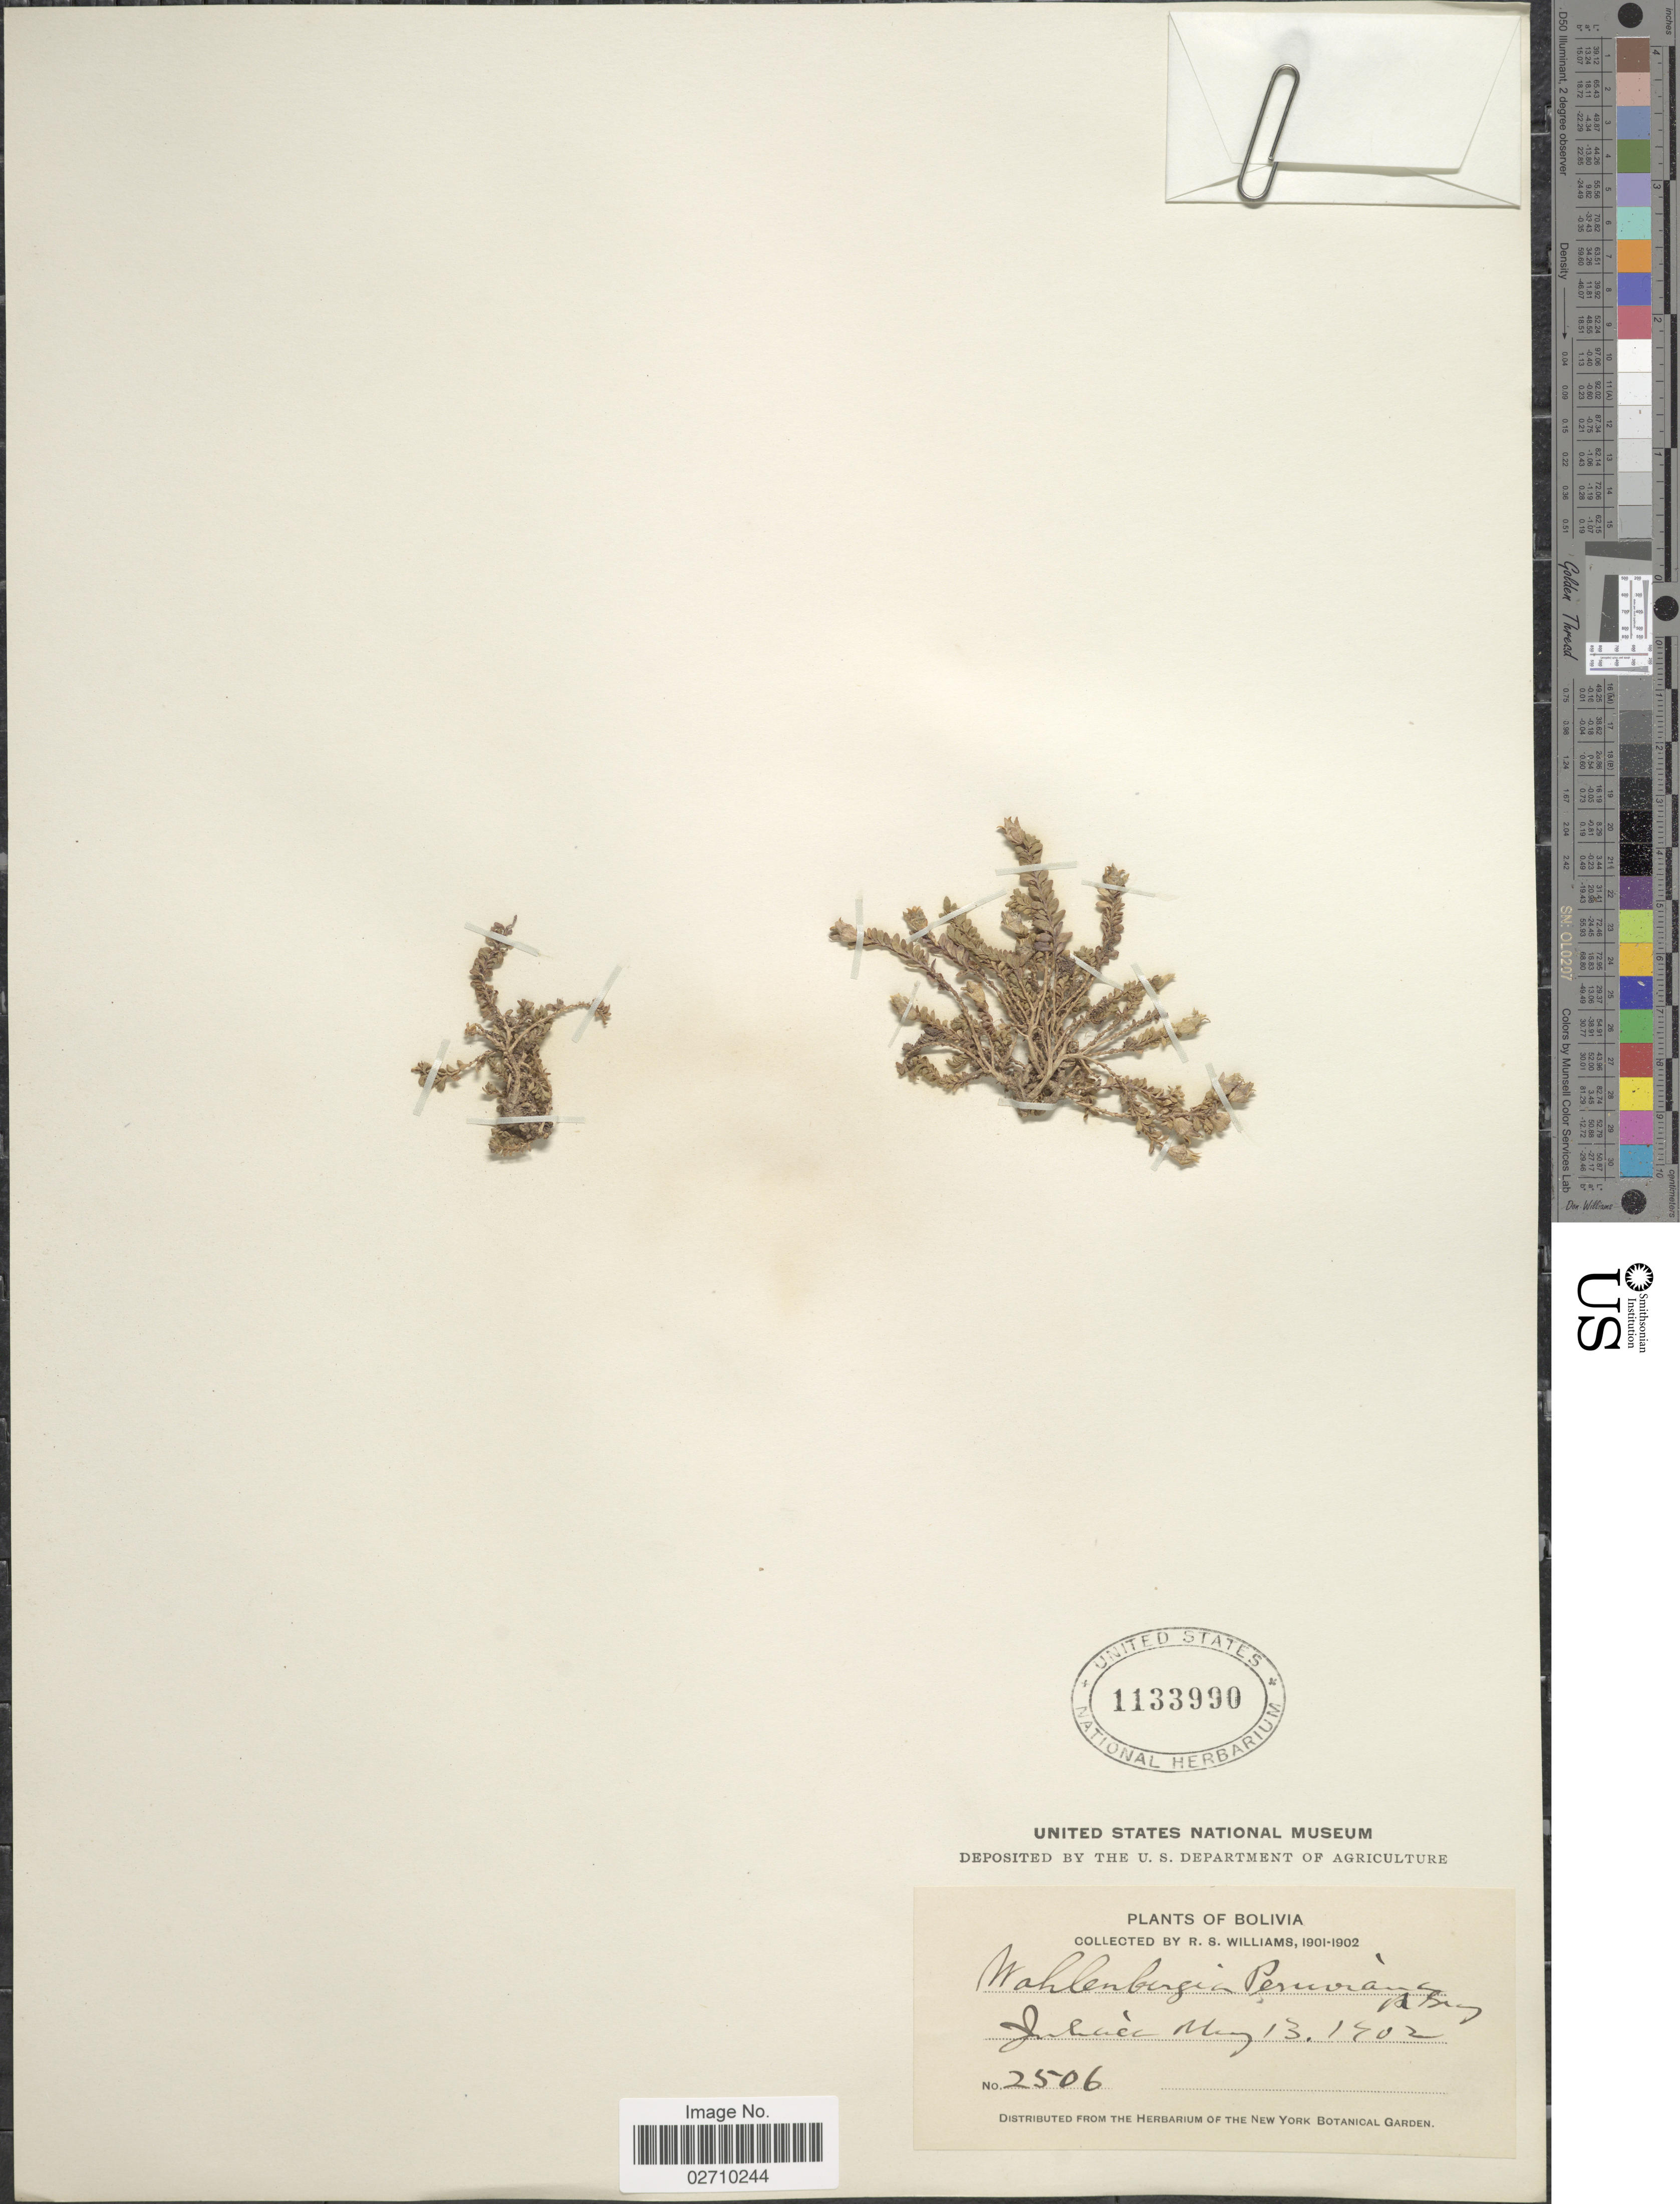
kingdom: Plantae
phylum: Tracheophyta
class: Magnoliopsida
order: Asterales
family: Campanulaceae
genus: Wahlenbergia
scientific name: Wahlenbergia peruviana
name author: A. Gray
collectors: R. S. Williams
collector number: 2506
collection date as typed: May 13, 1902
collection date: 1902-05-13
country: Peru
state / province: Puno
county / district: San Román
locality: Juliaca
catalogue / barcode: US 1133990